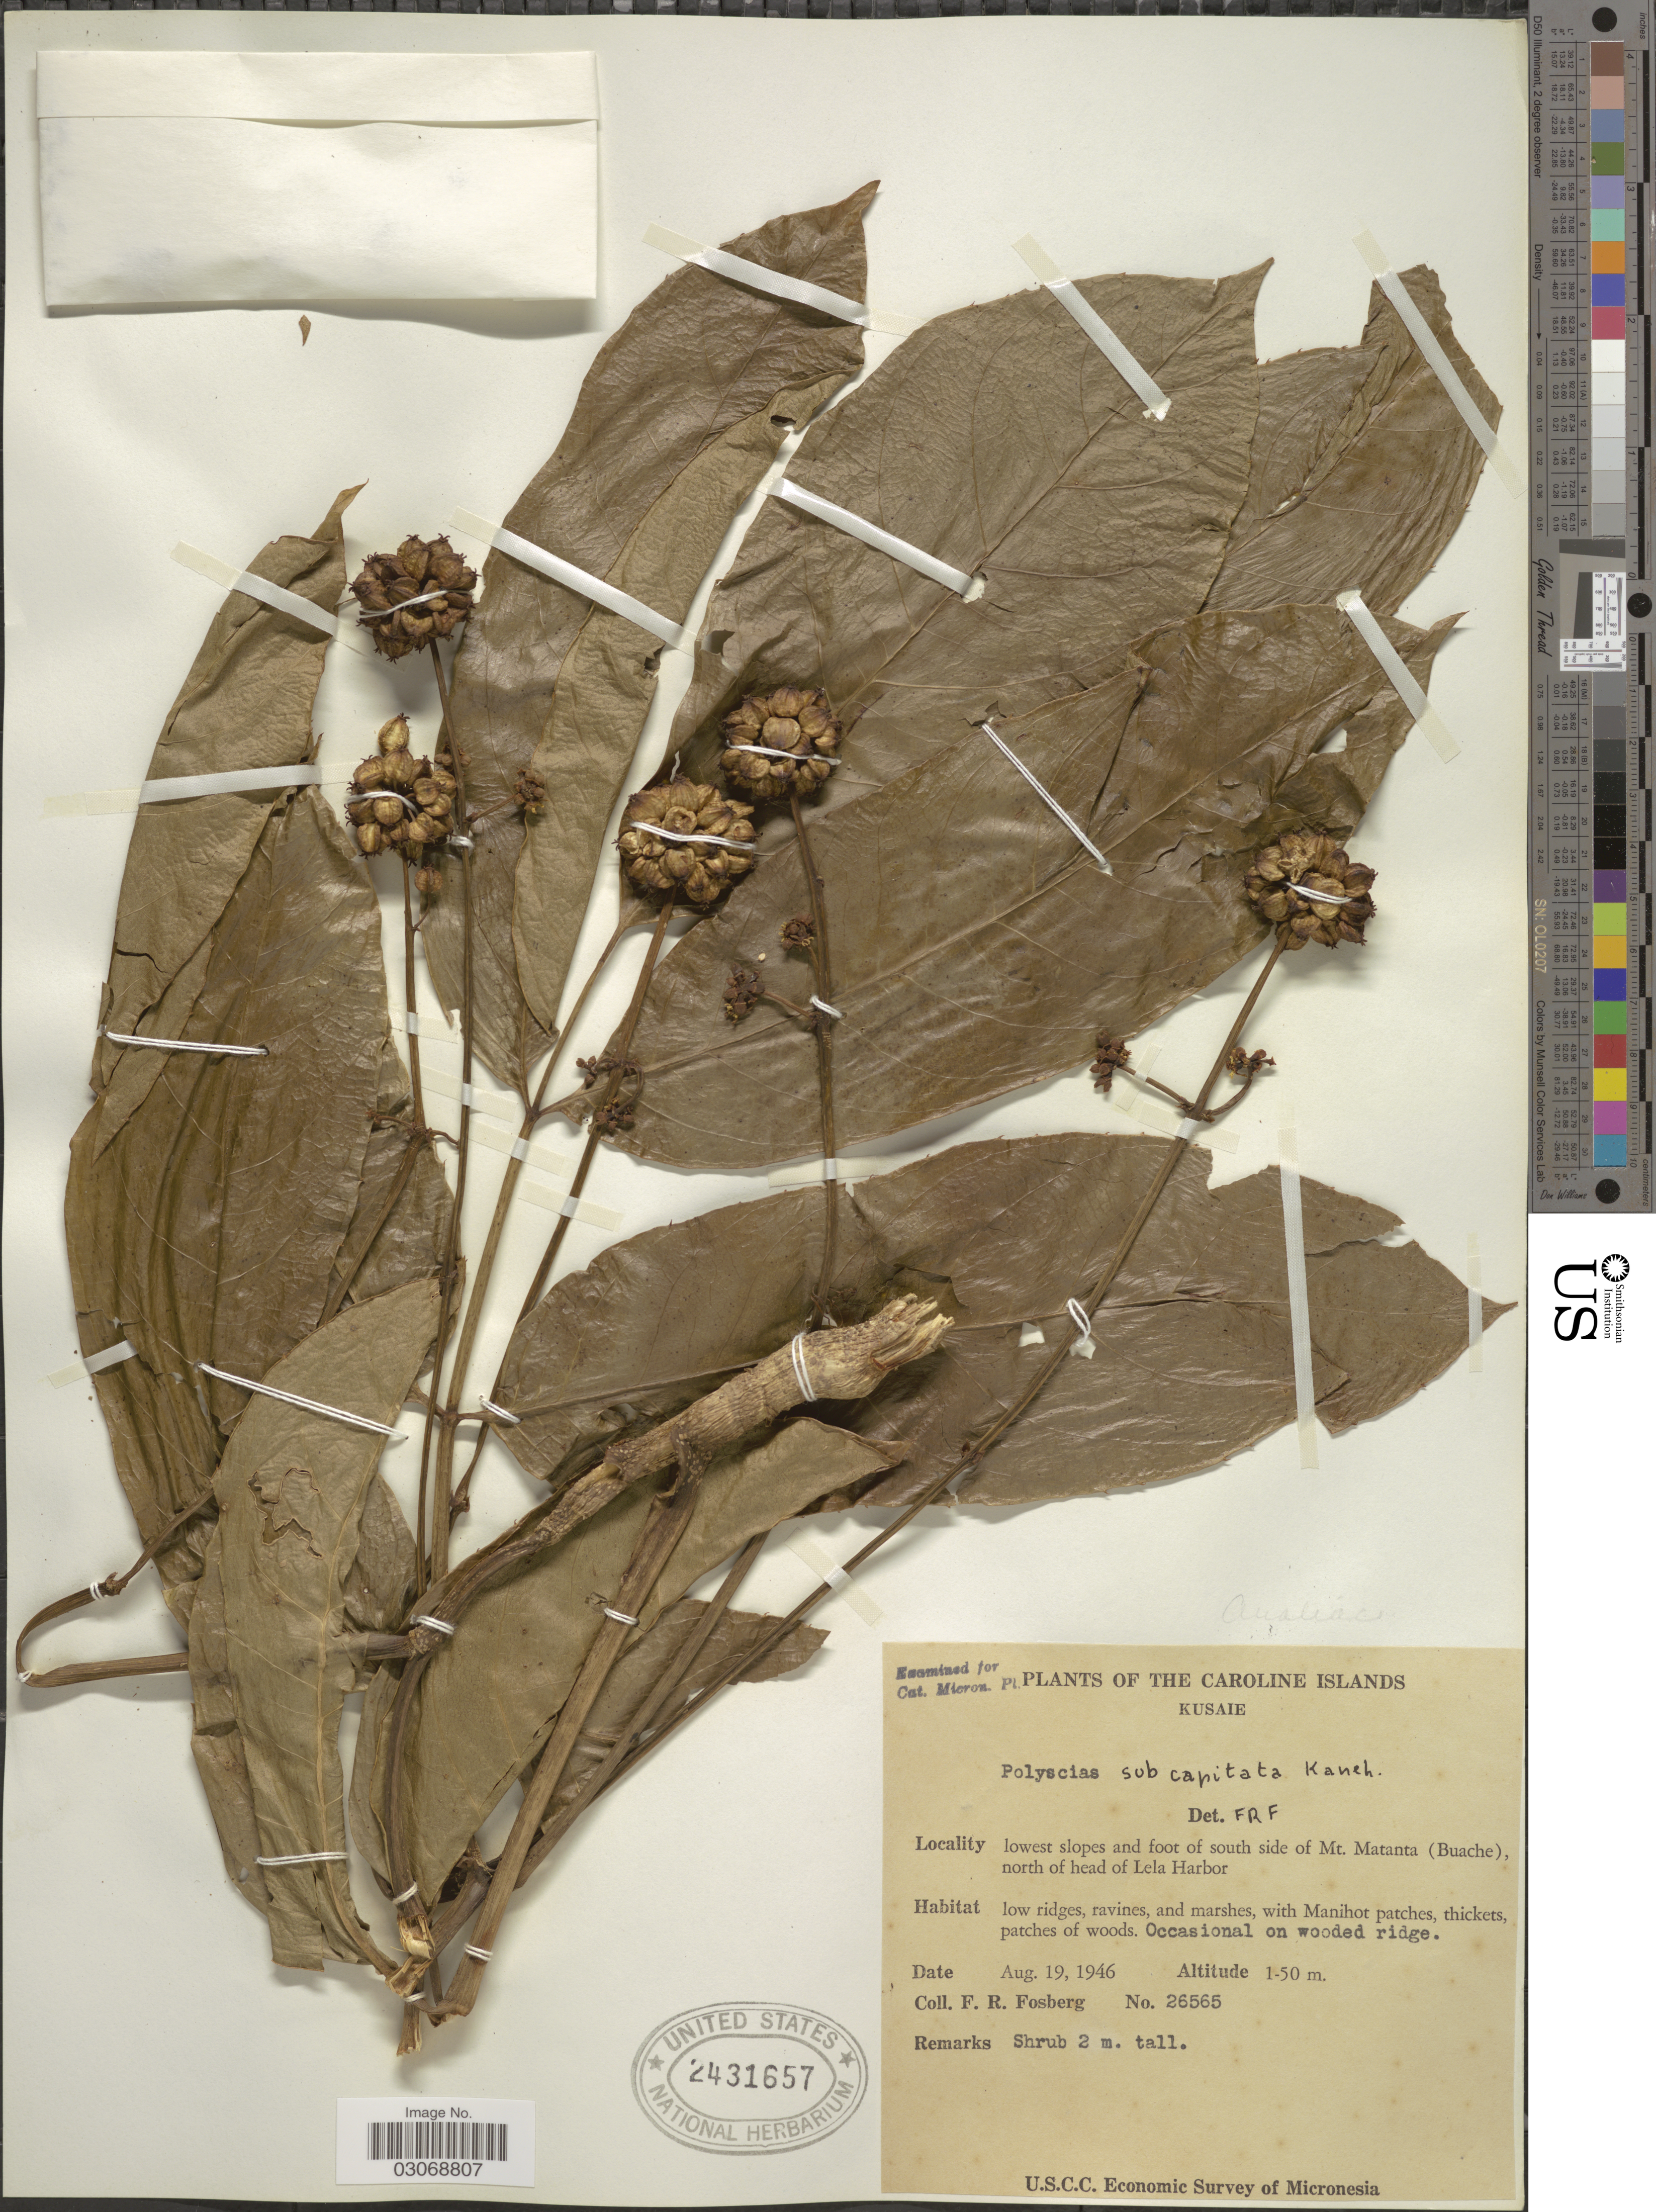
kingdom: Plantae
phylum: Tracheophyta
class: Magnoliopsida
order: Apiales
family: Araliaceae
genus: Polyscias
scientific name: Polyscias subcapitata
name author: Kaneh.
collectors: F. R. Fosberg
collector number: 26565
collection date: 1946-08-19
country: Micronesia, Federated States of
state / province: Kosrae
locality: The Caroline Islands, Kusaie, lowest slopes and foot of south side of Mt. Matanta (Buache), north of head of Lela Harbor.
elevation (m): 1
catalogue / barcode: US 2431657